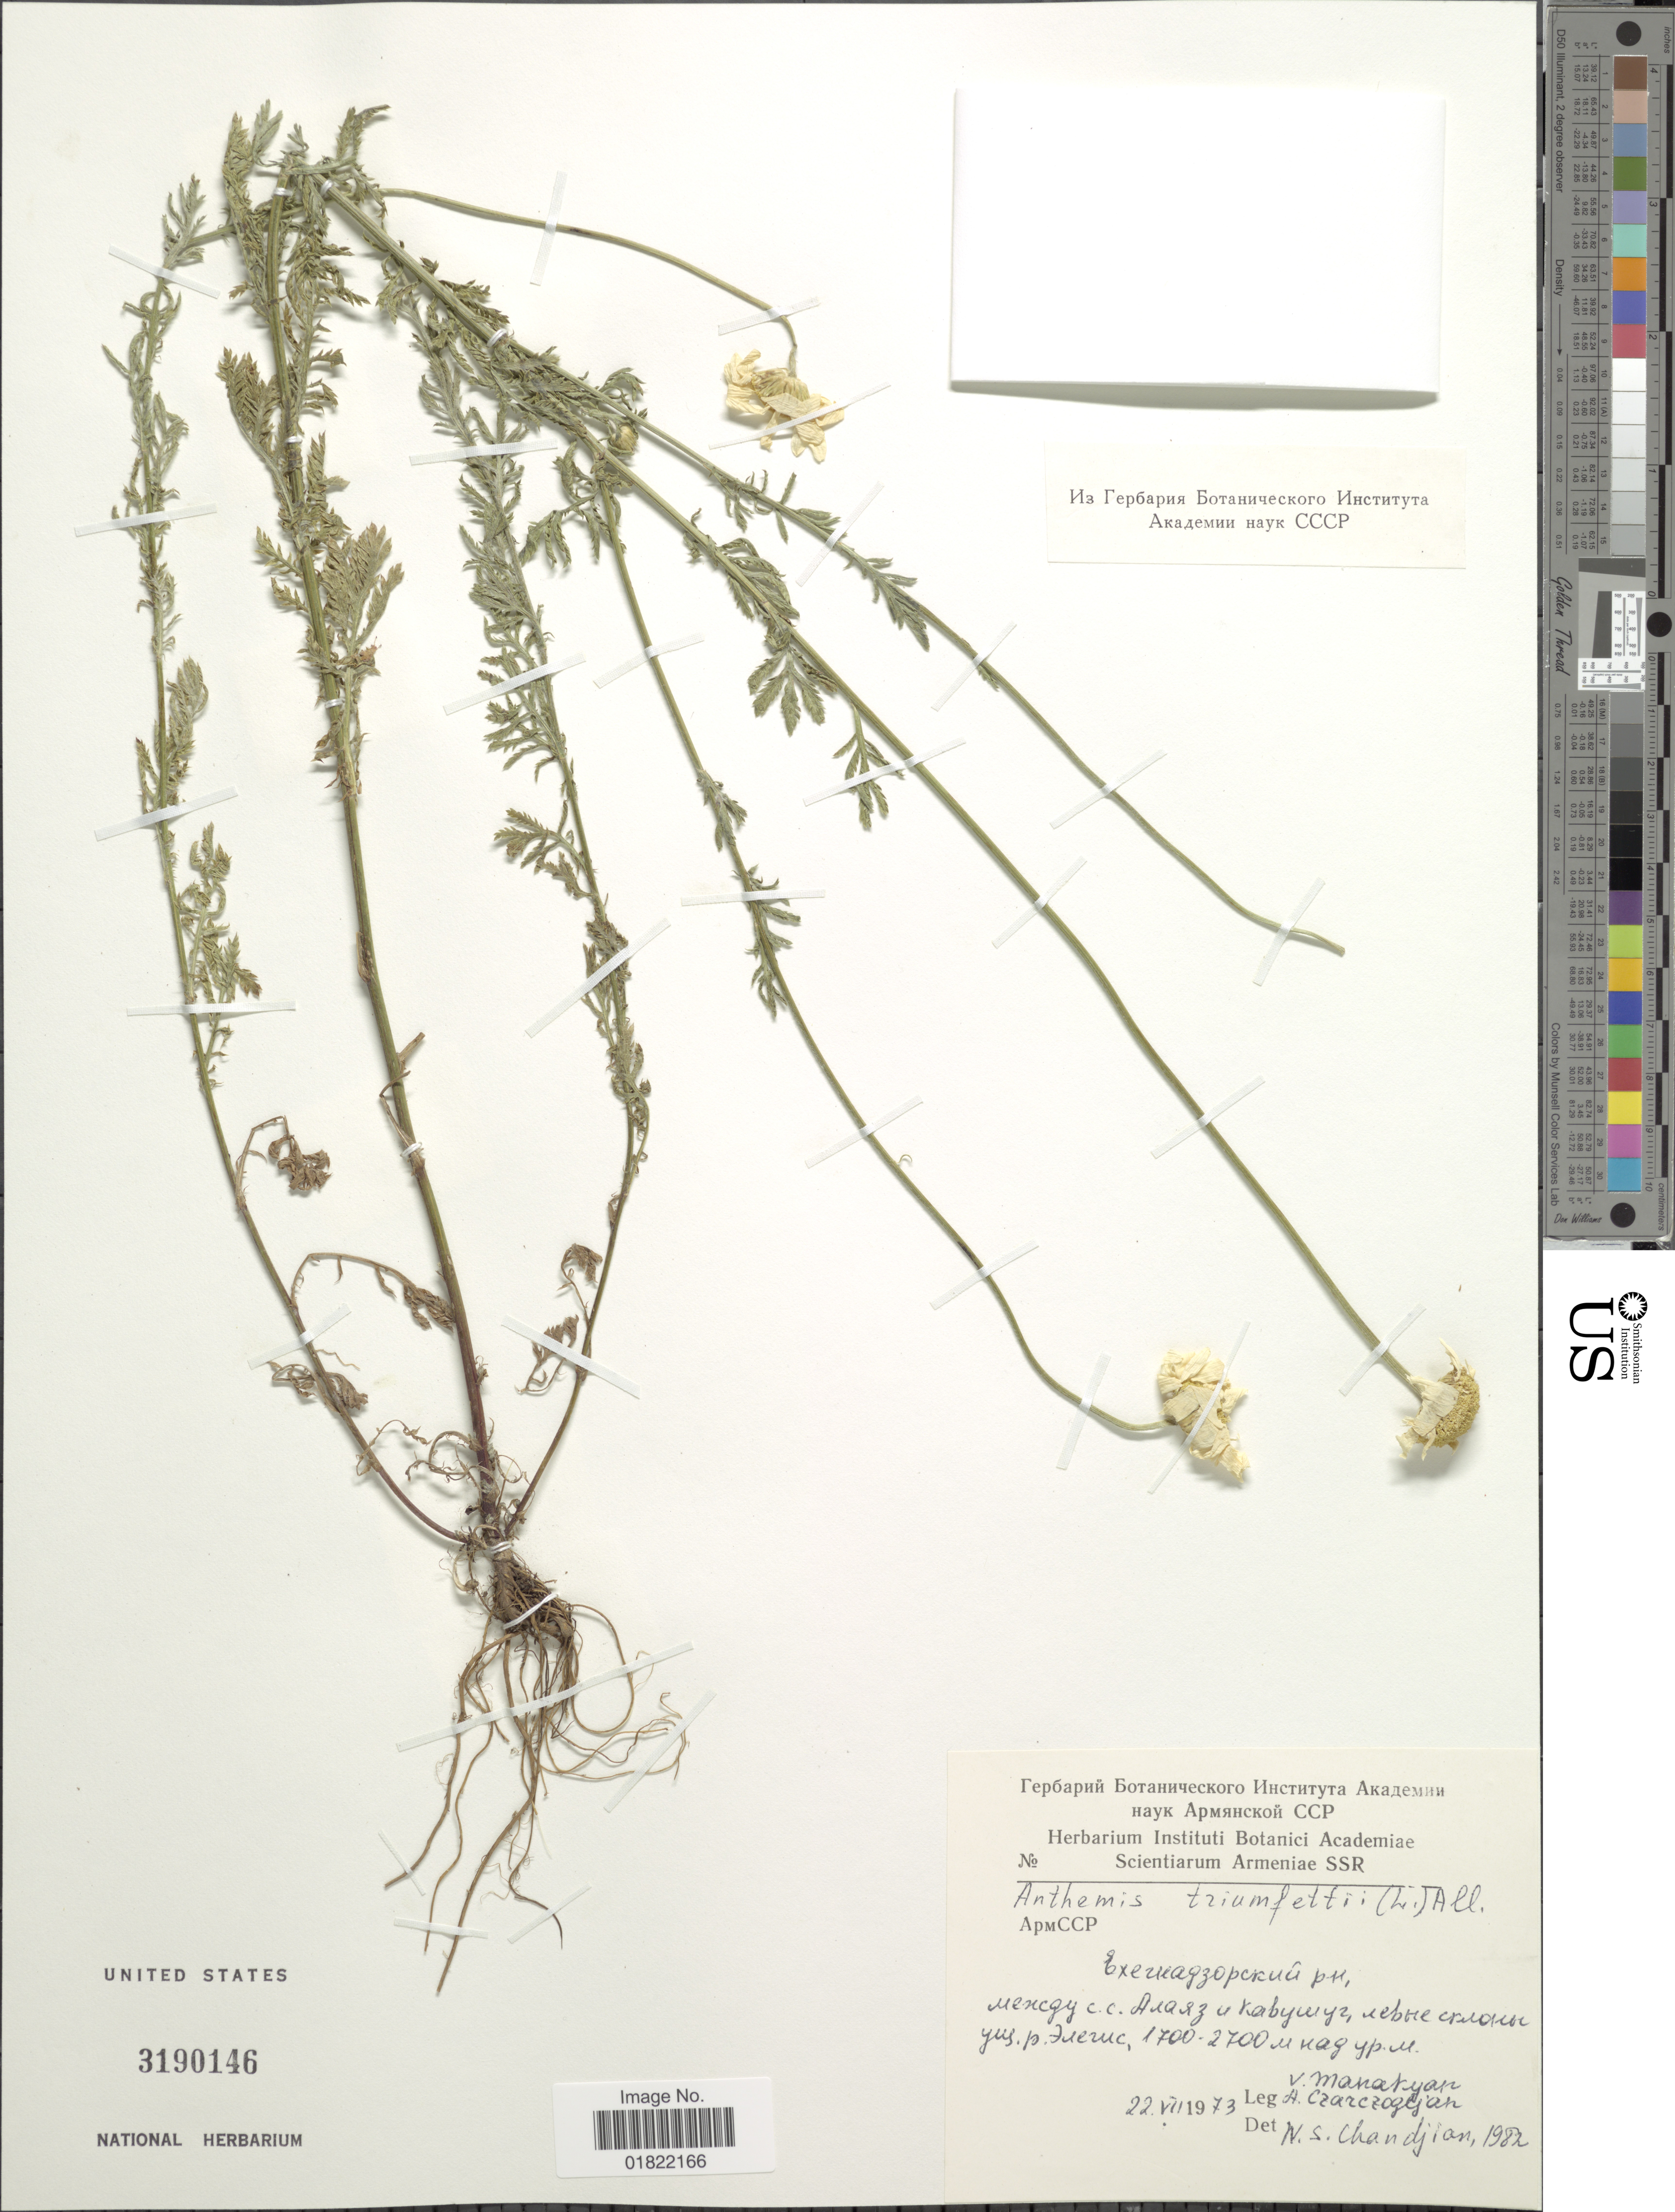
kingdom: Plantae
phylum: Tracheophyta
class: Magnoliopsida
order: Asterales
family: Asteraceae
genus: Anthemis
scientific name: Anthemis triumfetti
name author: (L.) All.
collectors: V. Manatyan & A. Czarczogljan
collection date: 1973-07-22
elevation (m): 1700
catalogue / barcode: US 3190146